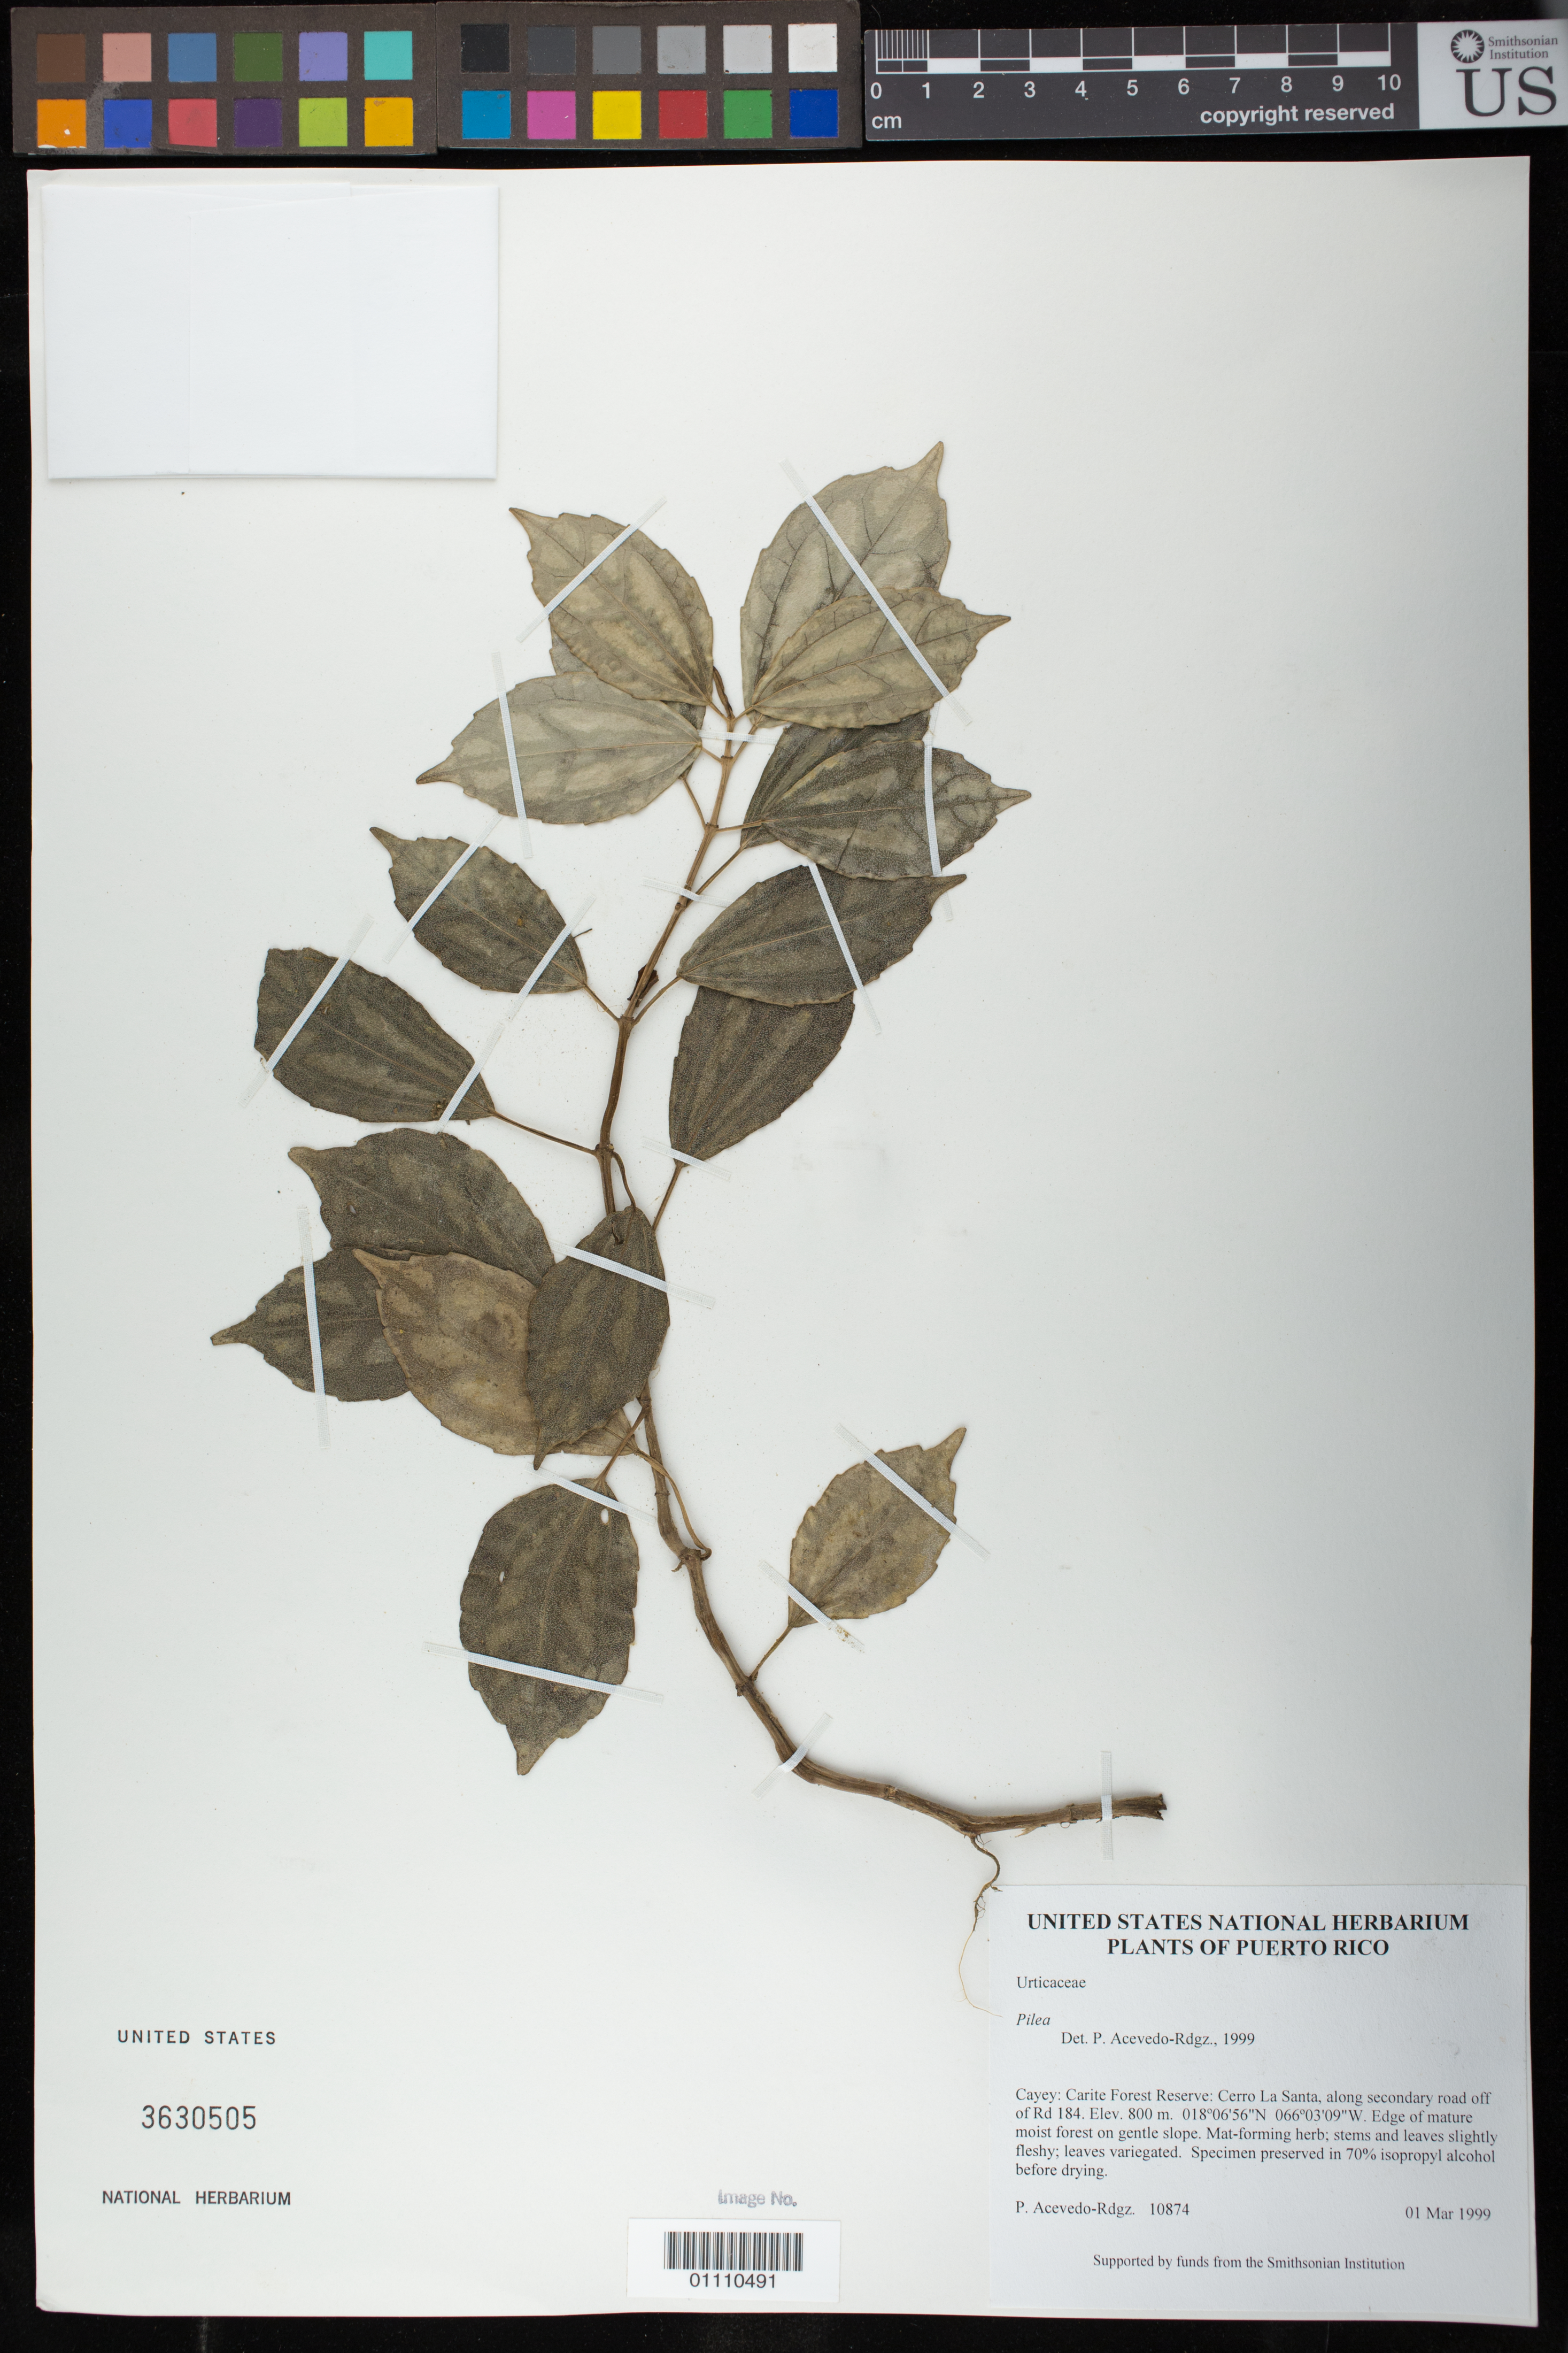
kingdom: Plantae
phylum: Tracheophyta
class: Magnoliopsida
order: Rosales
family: Urticaceae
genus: Pilea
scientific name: Pilea sp.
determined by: Acevedo-Rodríguez, P., (BOT), Smithsonian Institution - National Museum of Natural History (UNITED STATES)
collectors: P. Acevedo-Rodr.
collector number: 10874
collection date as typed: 01 Mar 1999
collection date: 1999-03-01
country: Puerto Rico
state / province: San Lorenzo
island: Puerto Rico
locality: Cayey: Carite Forest Reserve: Cerro La Santa, along secondary road off of Rd 184.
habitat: Edge of mature moist forest on gentle slope.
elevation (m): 800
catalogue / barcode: US 3630505